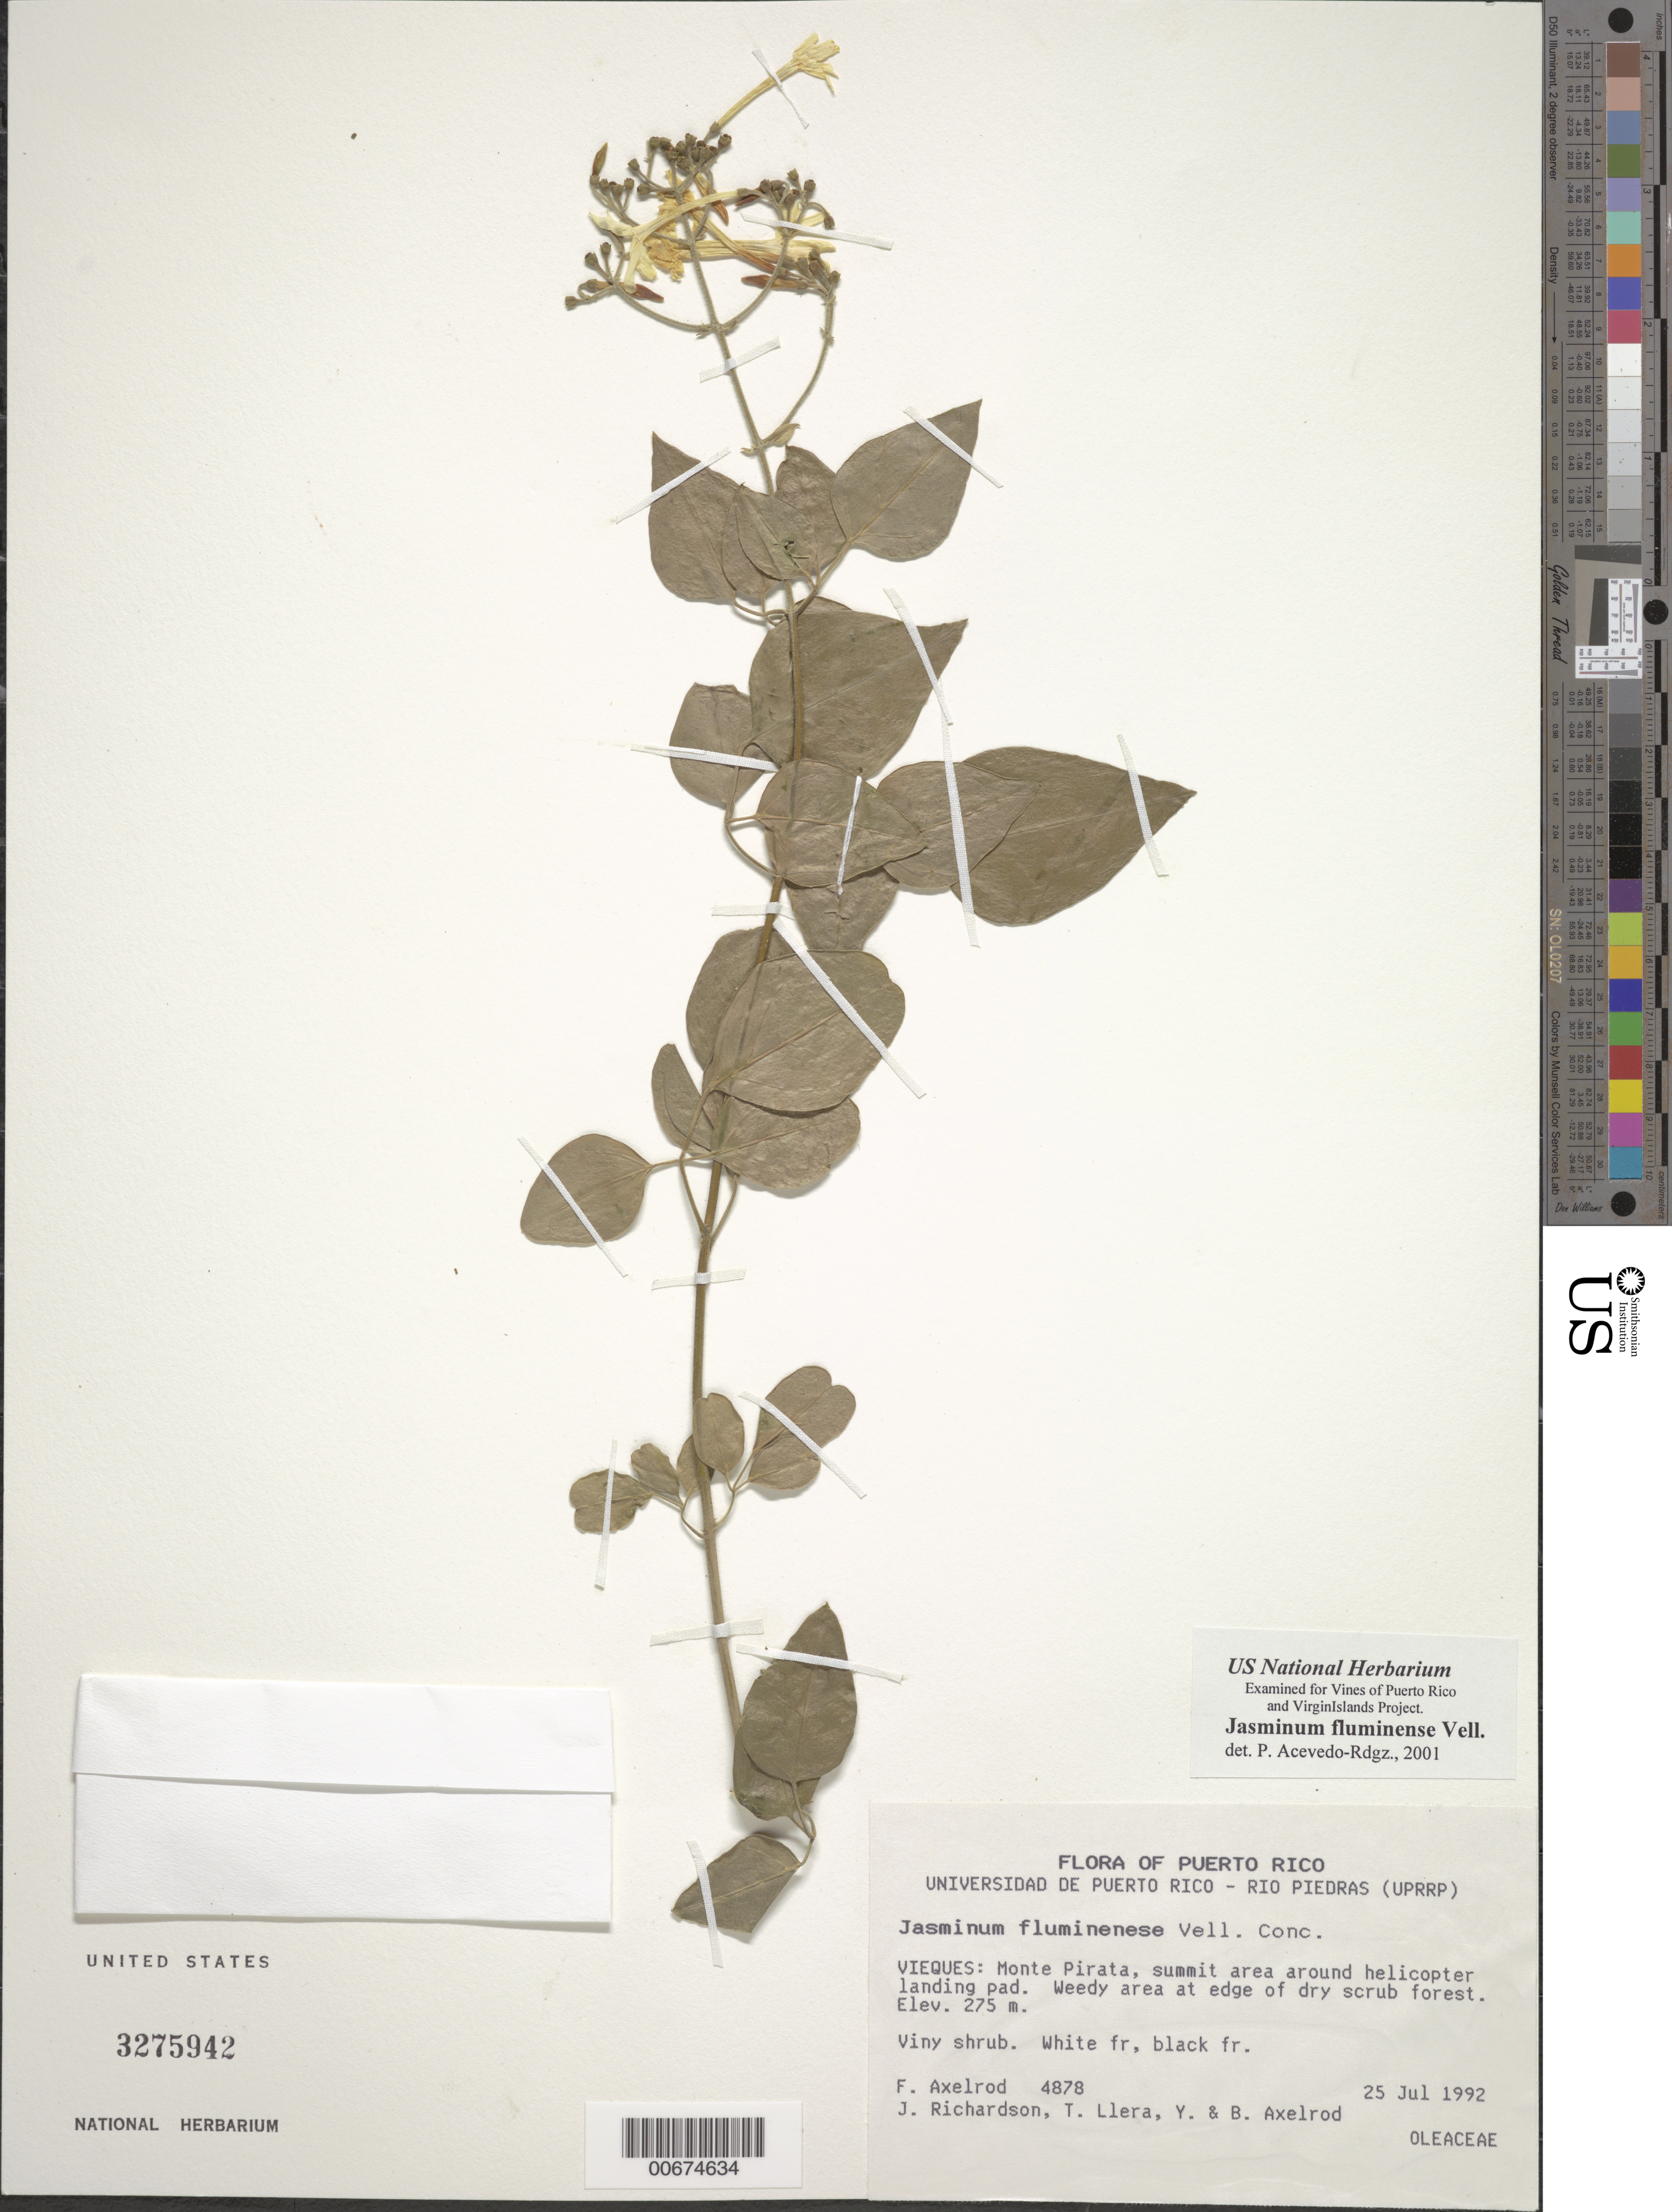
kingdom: Plantae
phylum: Tracheophyta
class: Magnoliopsida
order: Lamiales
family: Oleaceae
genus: Jasminum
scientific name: Jasminum fluminense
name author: Vell.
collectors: F. S. Axelrod & et al.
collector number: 4878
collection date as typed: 25 Jul 1992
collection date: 1992-07-25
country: Puerto Rico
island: Vieques I.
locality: Vieques: Monte Pirata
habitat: Weedy area at edge of dry scrub forest.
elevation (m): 275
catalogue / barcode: US 3275942